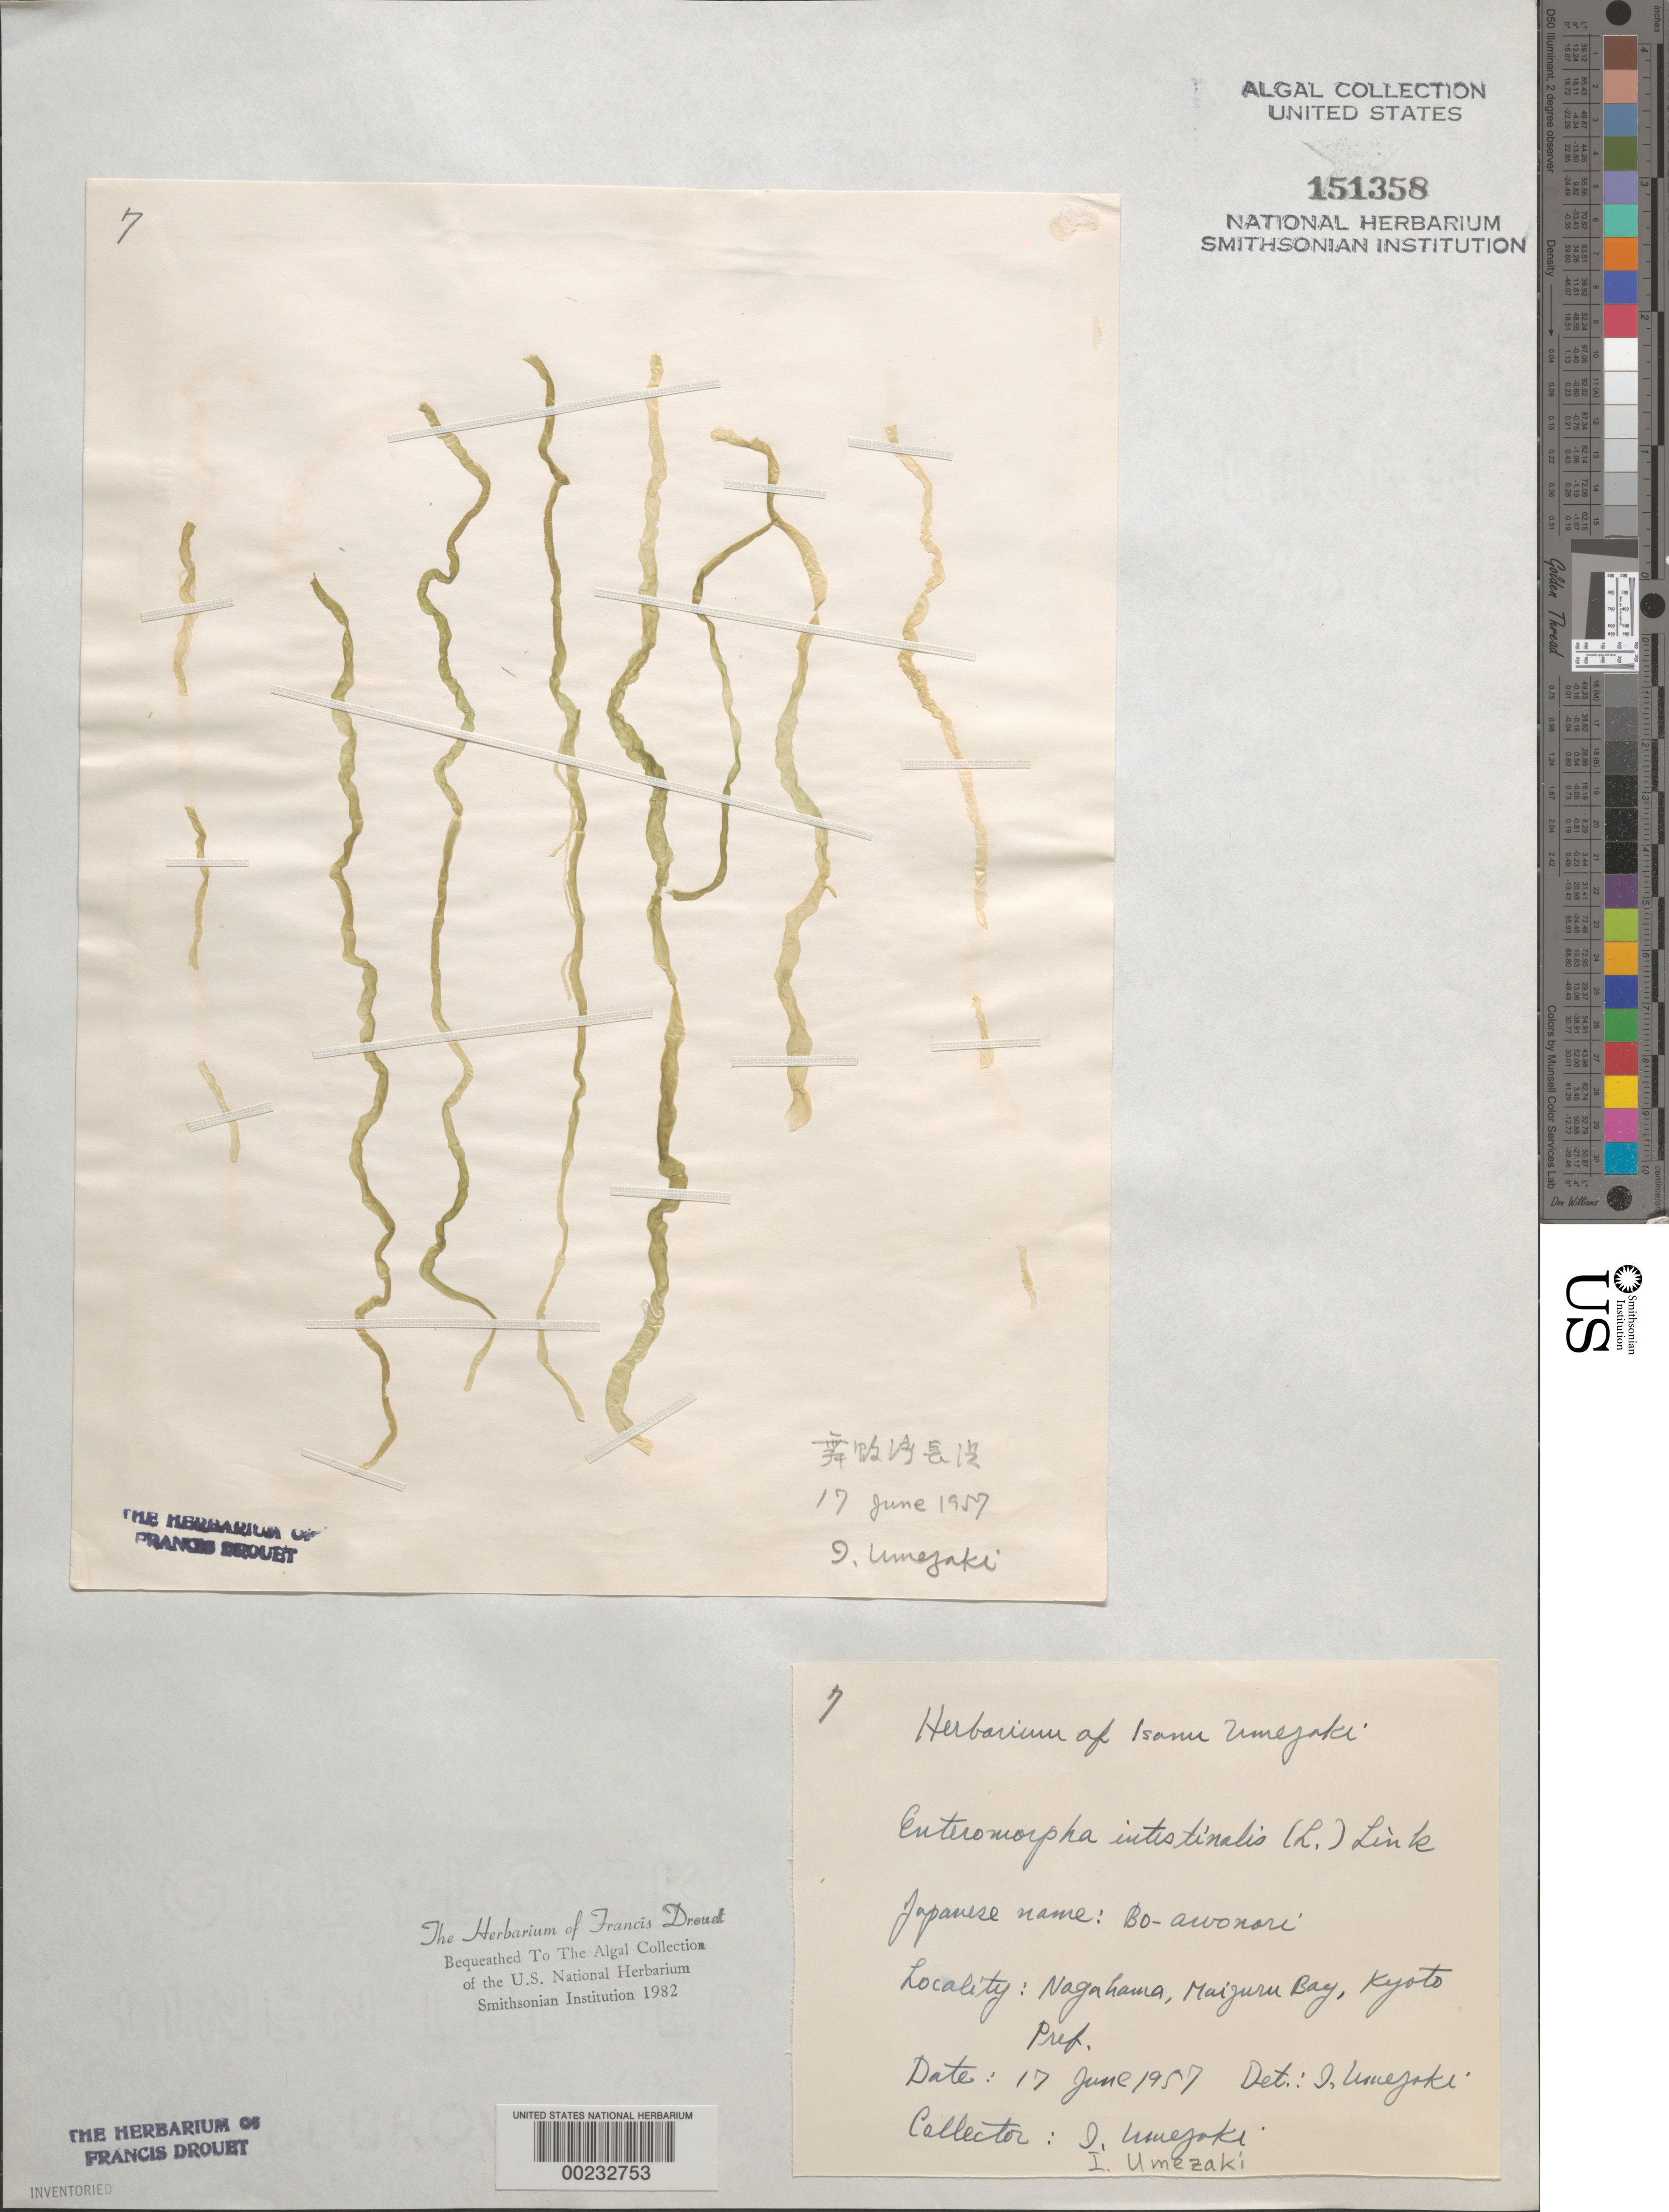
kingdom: Plantae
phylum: Chlorophyta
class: Ulvophyceae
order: Ulvales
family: Ulvaceae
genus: Ulva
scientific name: Ulva intestinalis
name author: L.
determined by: Algae name updating Project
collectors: I. Umezaki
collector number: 7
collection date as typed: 17 Jun 1957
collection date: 1957-06-17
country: Japan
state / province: Kyoto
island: Honshu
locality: Nagahama, Maijuru Bay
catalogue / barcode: US 151358